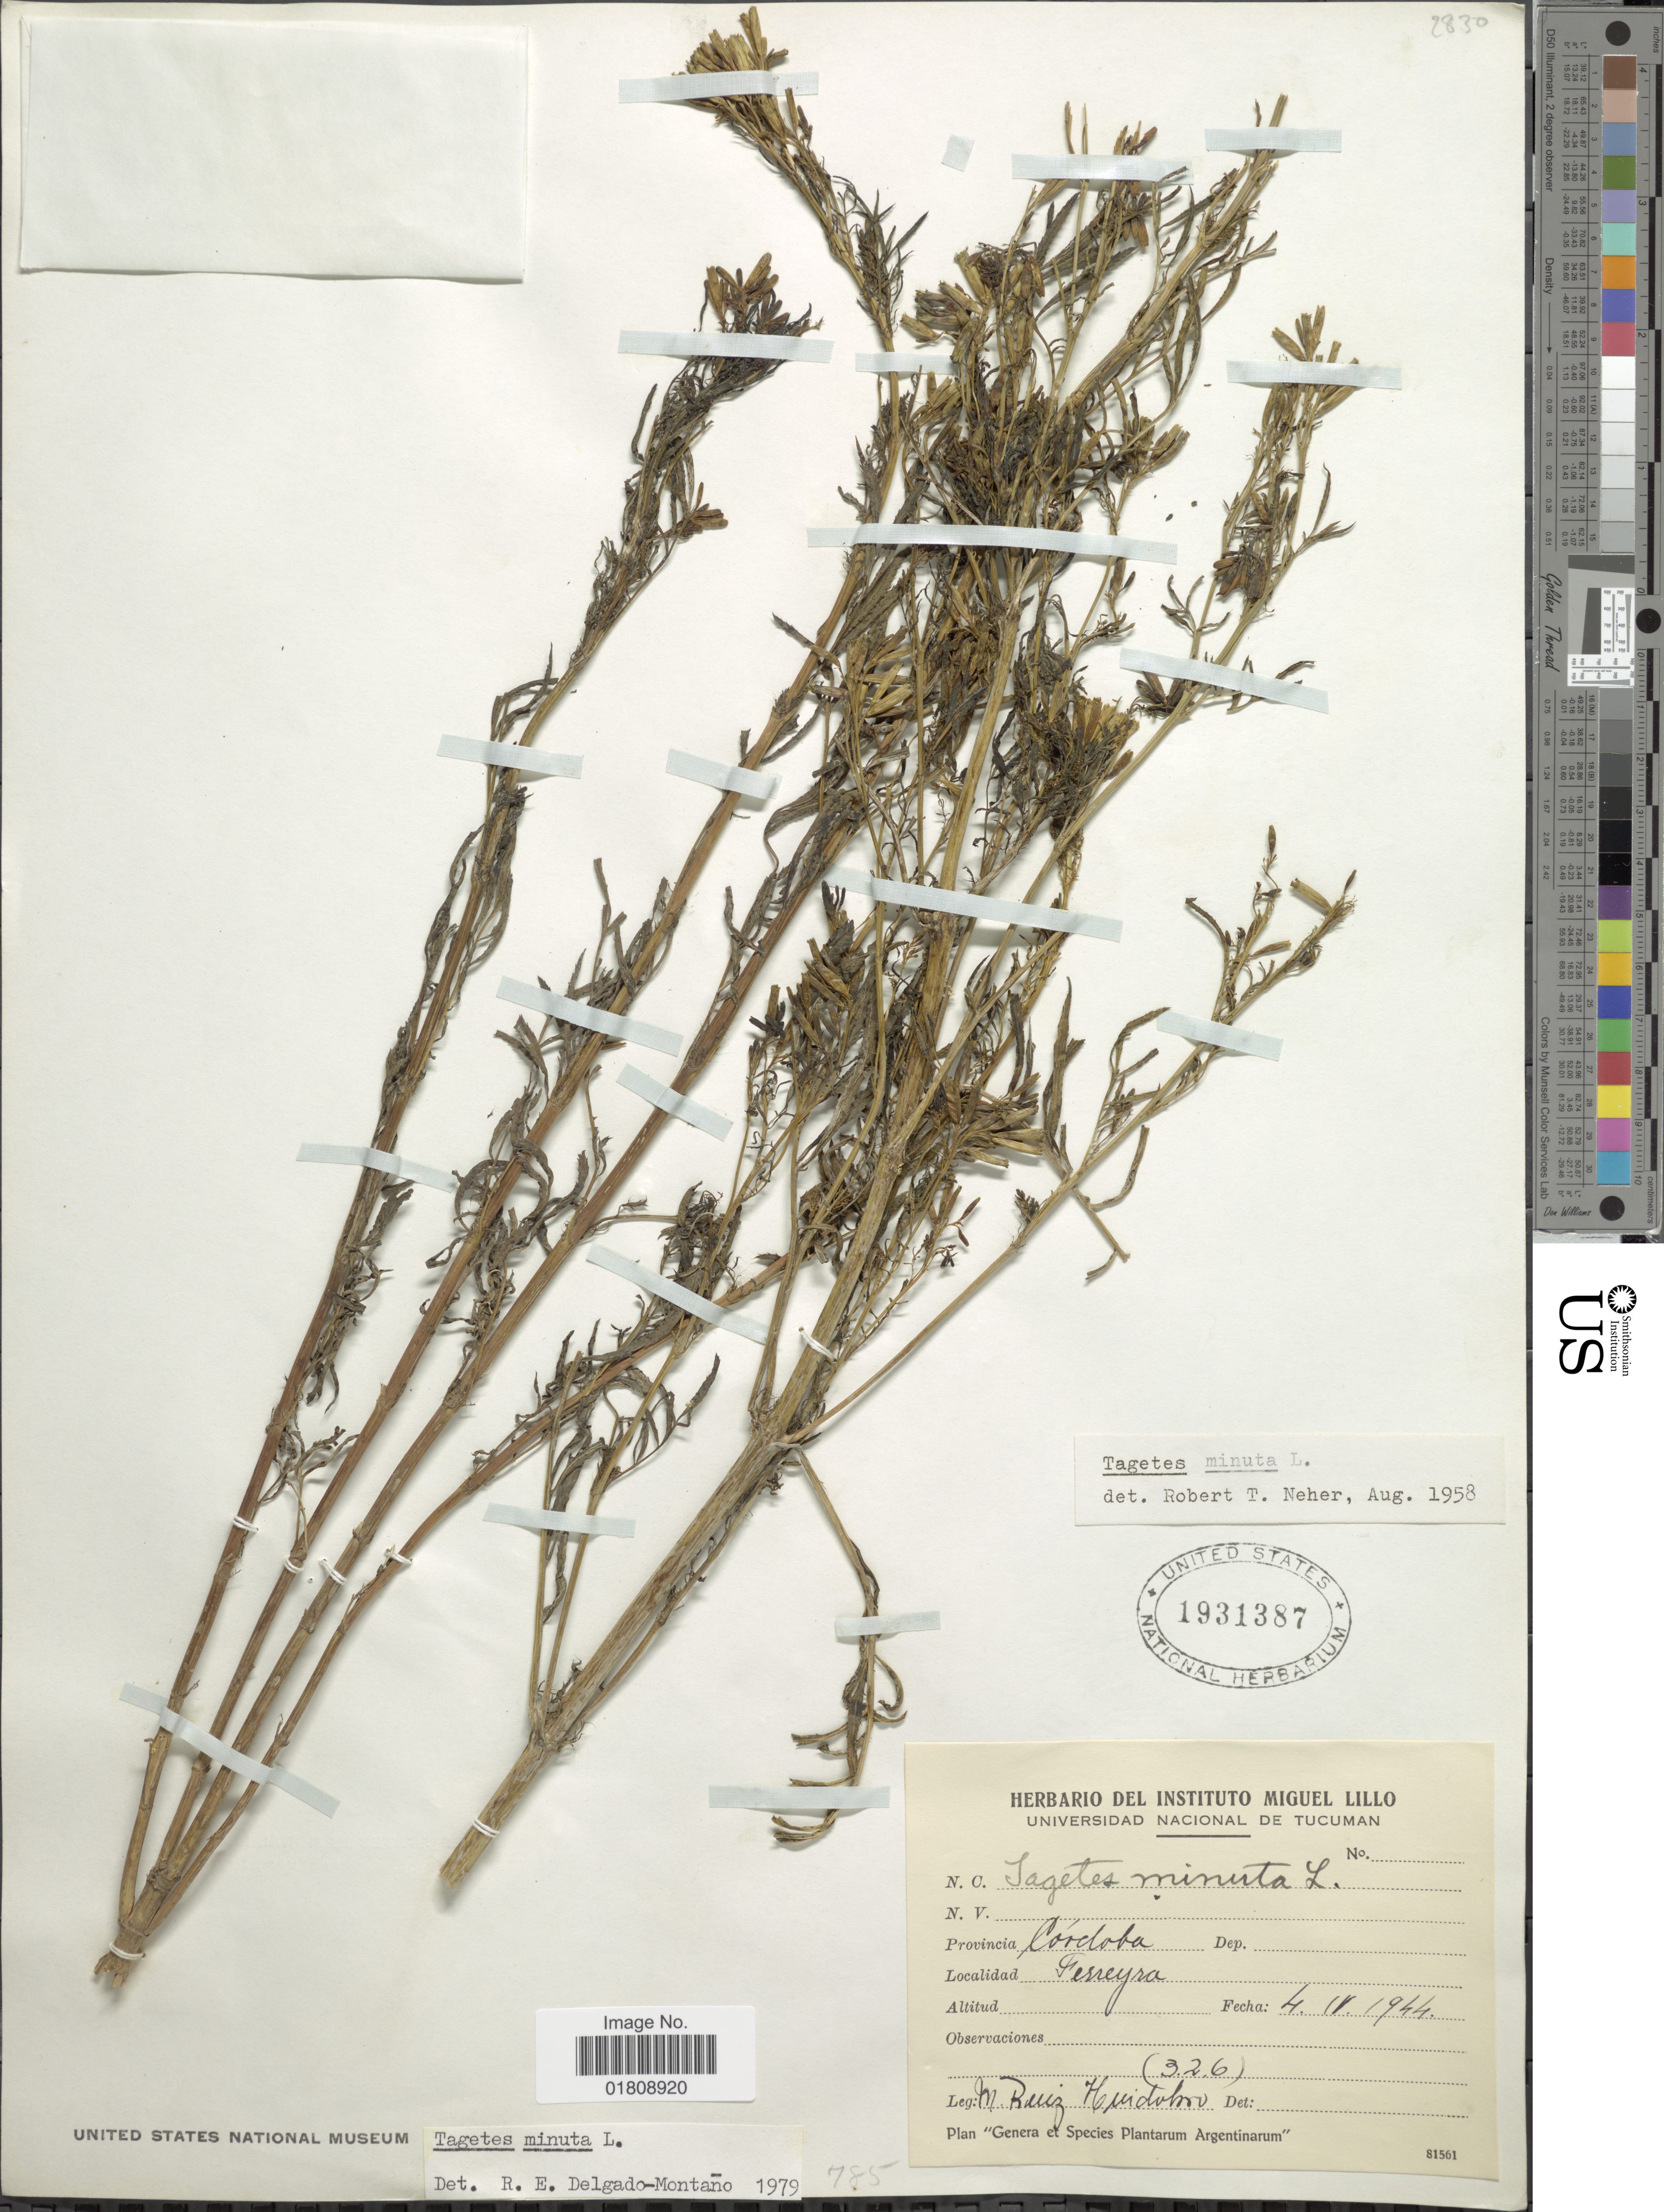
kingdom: Plantae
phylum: Tracheophyta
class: Magnoliopsida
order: Asterales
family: Asteraceae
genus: Tagetes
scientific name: Tagetes minuta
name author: L.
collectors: M. Ruiz Huidobro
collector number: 326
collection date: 1944-04-04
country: Colombia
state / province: Córdoba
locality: Terreyra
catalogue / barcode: US 1931387